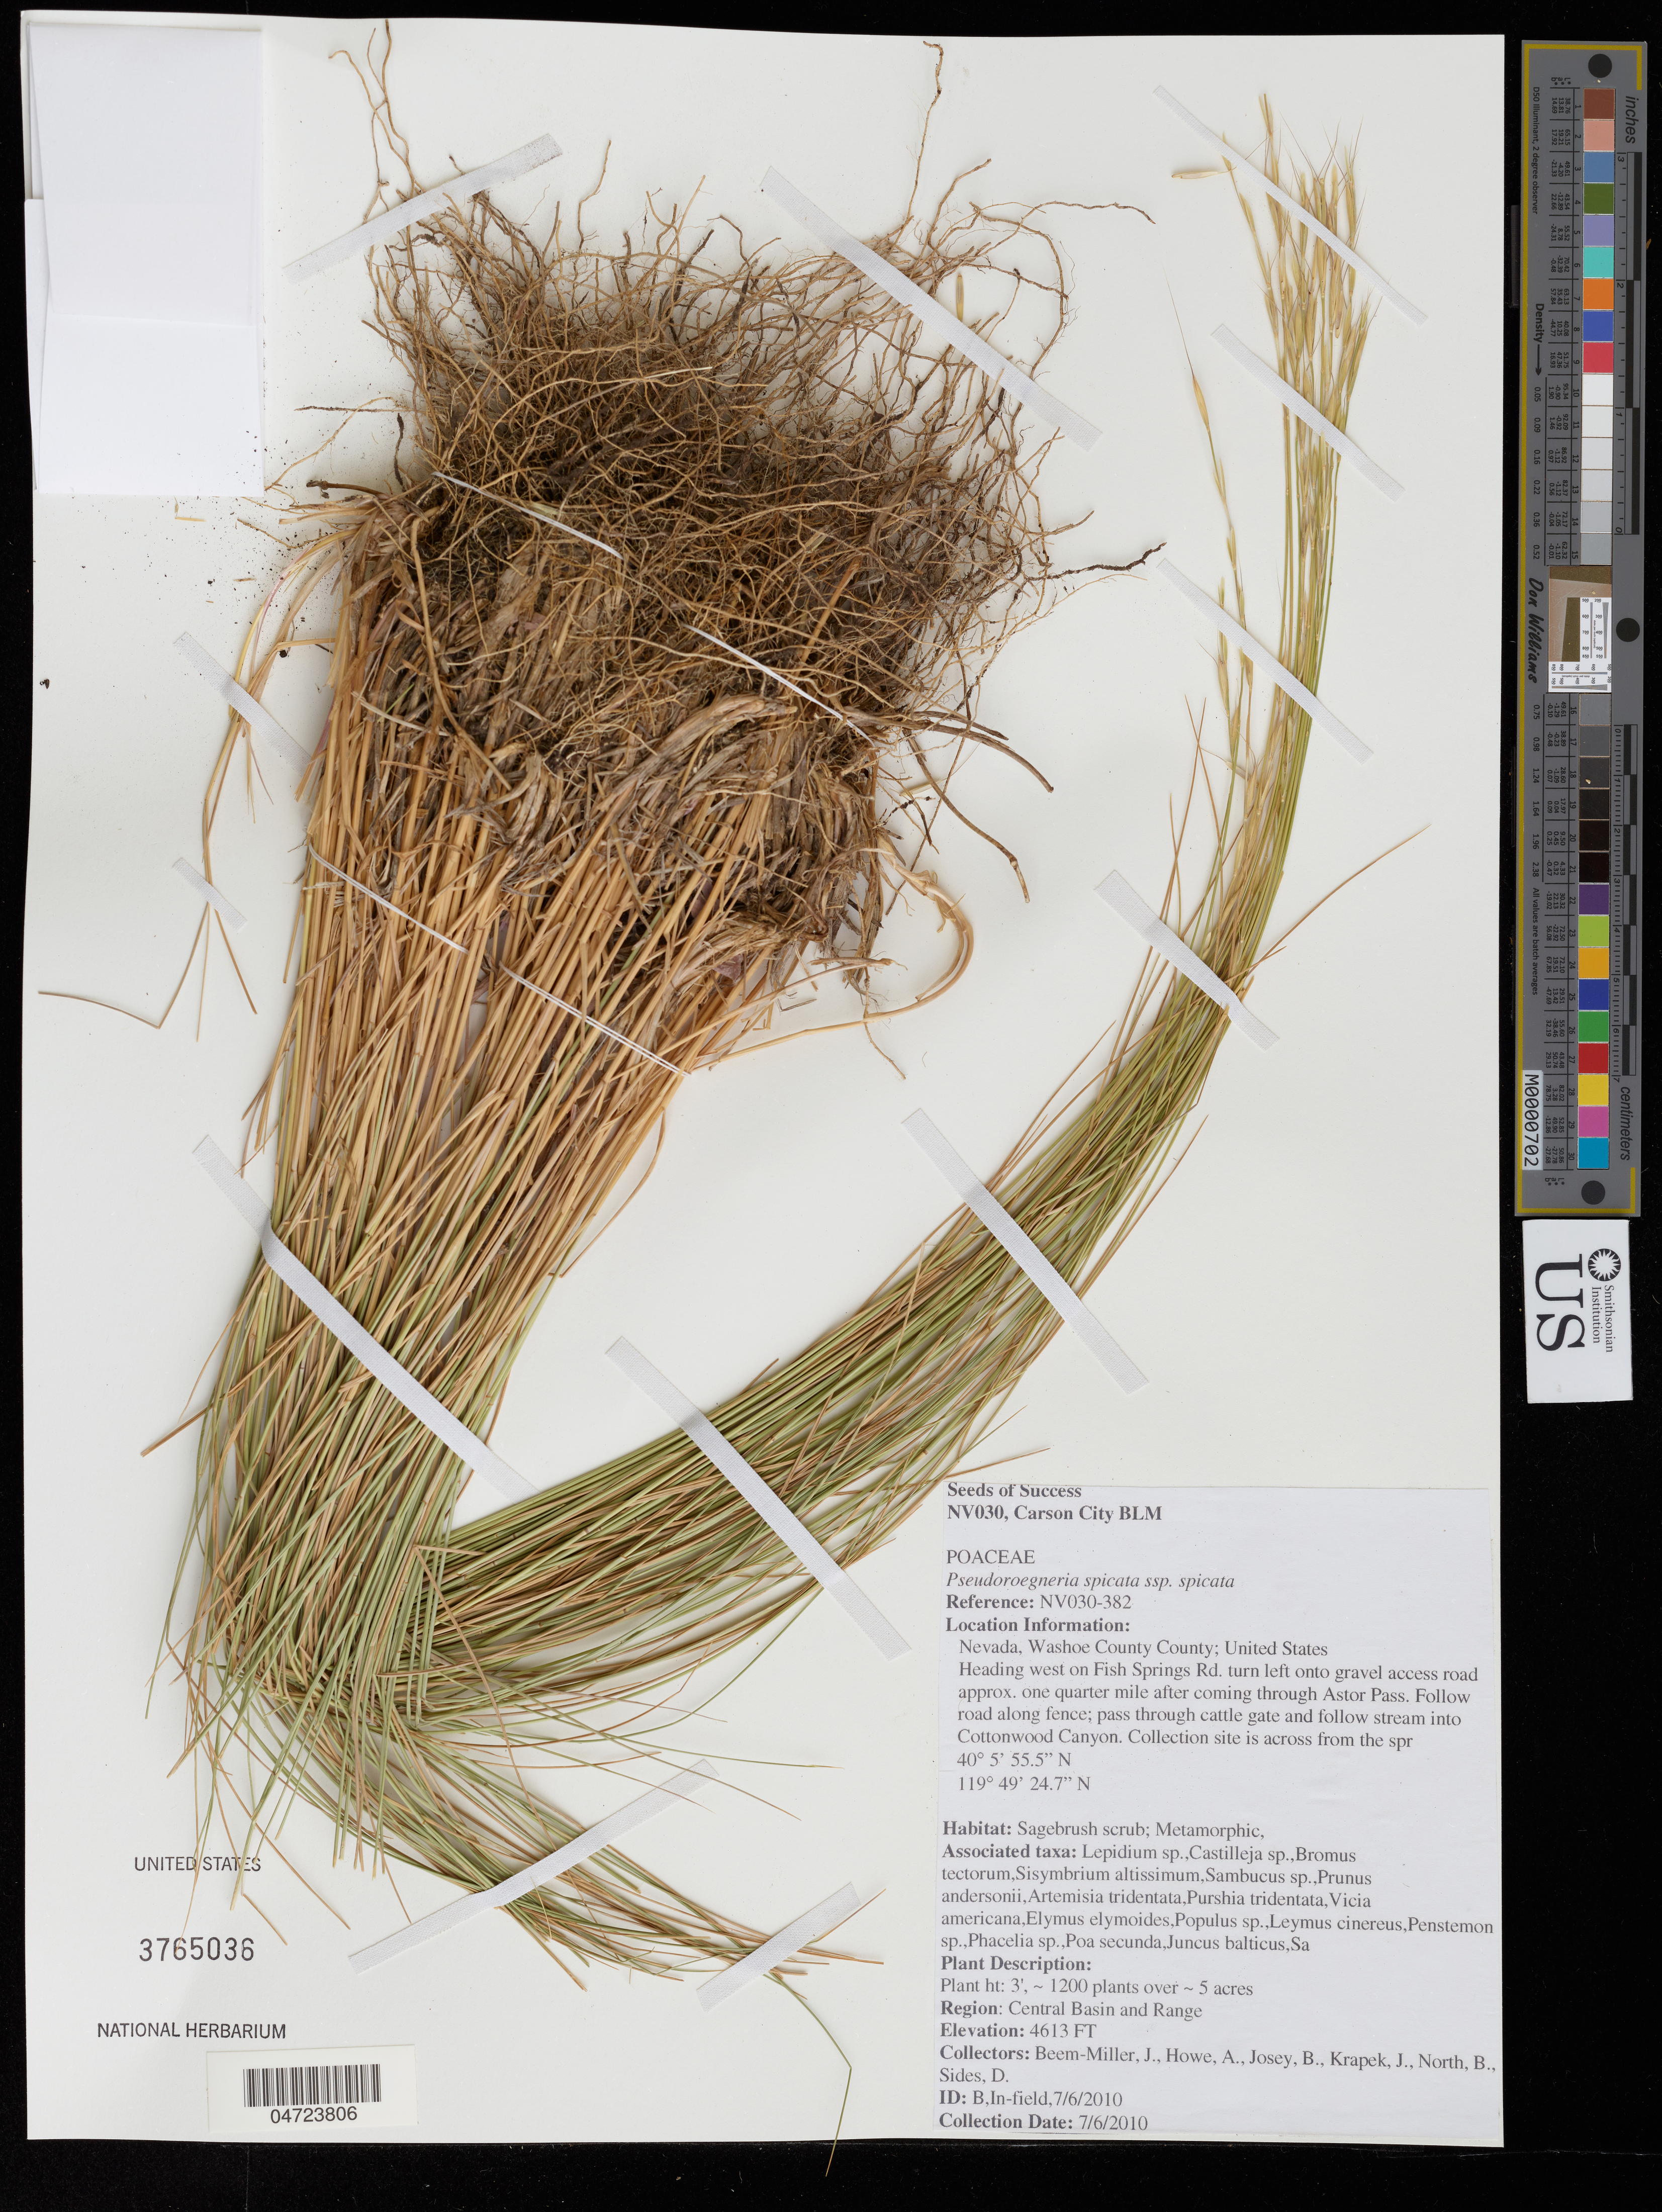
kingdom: Plantae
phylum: Tracheophyta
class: Liliopsida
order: Poales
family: Poaceae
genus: Pseudoroegneria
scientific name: Pseudoroegneria spicata subsp. spicata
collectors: J. Beam-Miller, A. Howe, B. Josey, J. Krapek & et al.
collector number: NV030-382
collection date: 2010-07-06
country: United States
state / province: Nevada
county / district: Washoe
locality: Washoe County County. Heading west on Fish Springs Rd. turn left onto gravel access road approx. one quarter mile after coming through Astor Pass. Follow road along fence; pass through cattle gate and follow stream into Cottonwood Canyon. Collection site is across from the spr. Region: Central Basin and Range.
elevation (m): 1406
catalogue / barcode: US 3765036